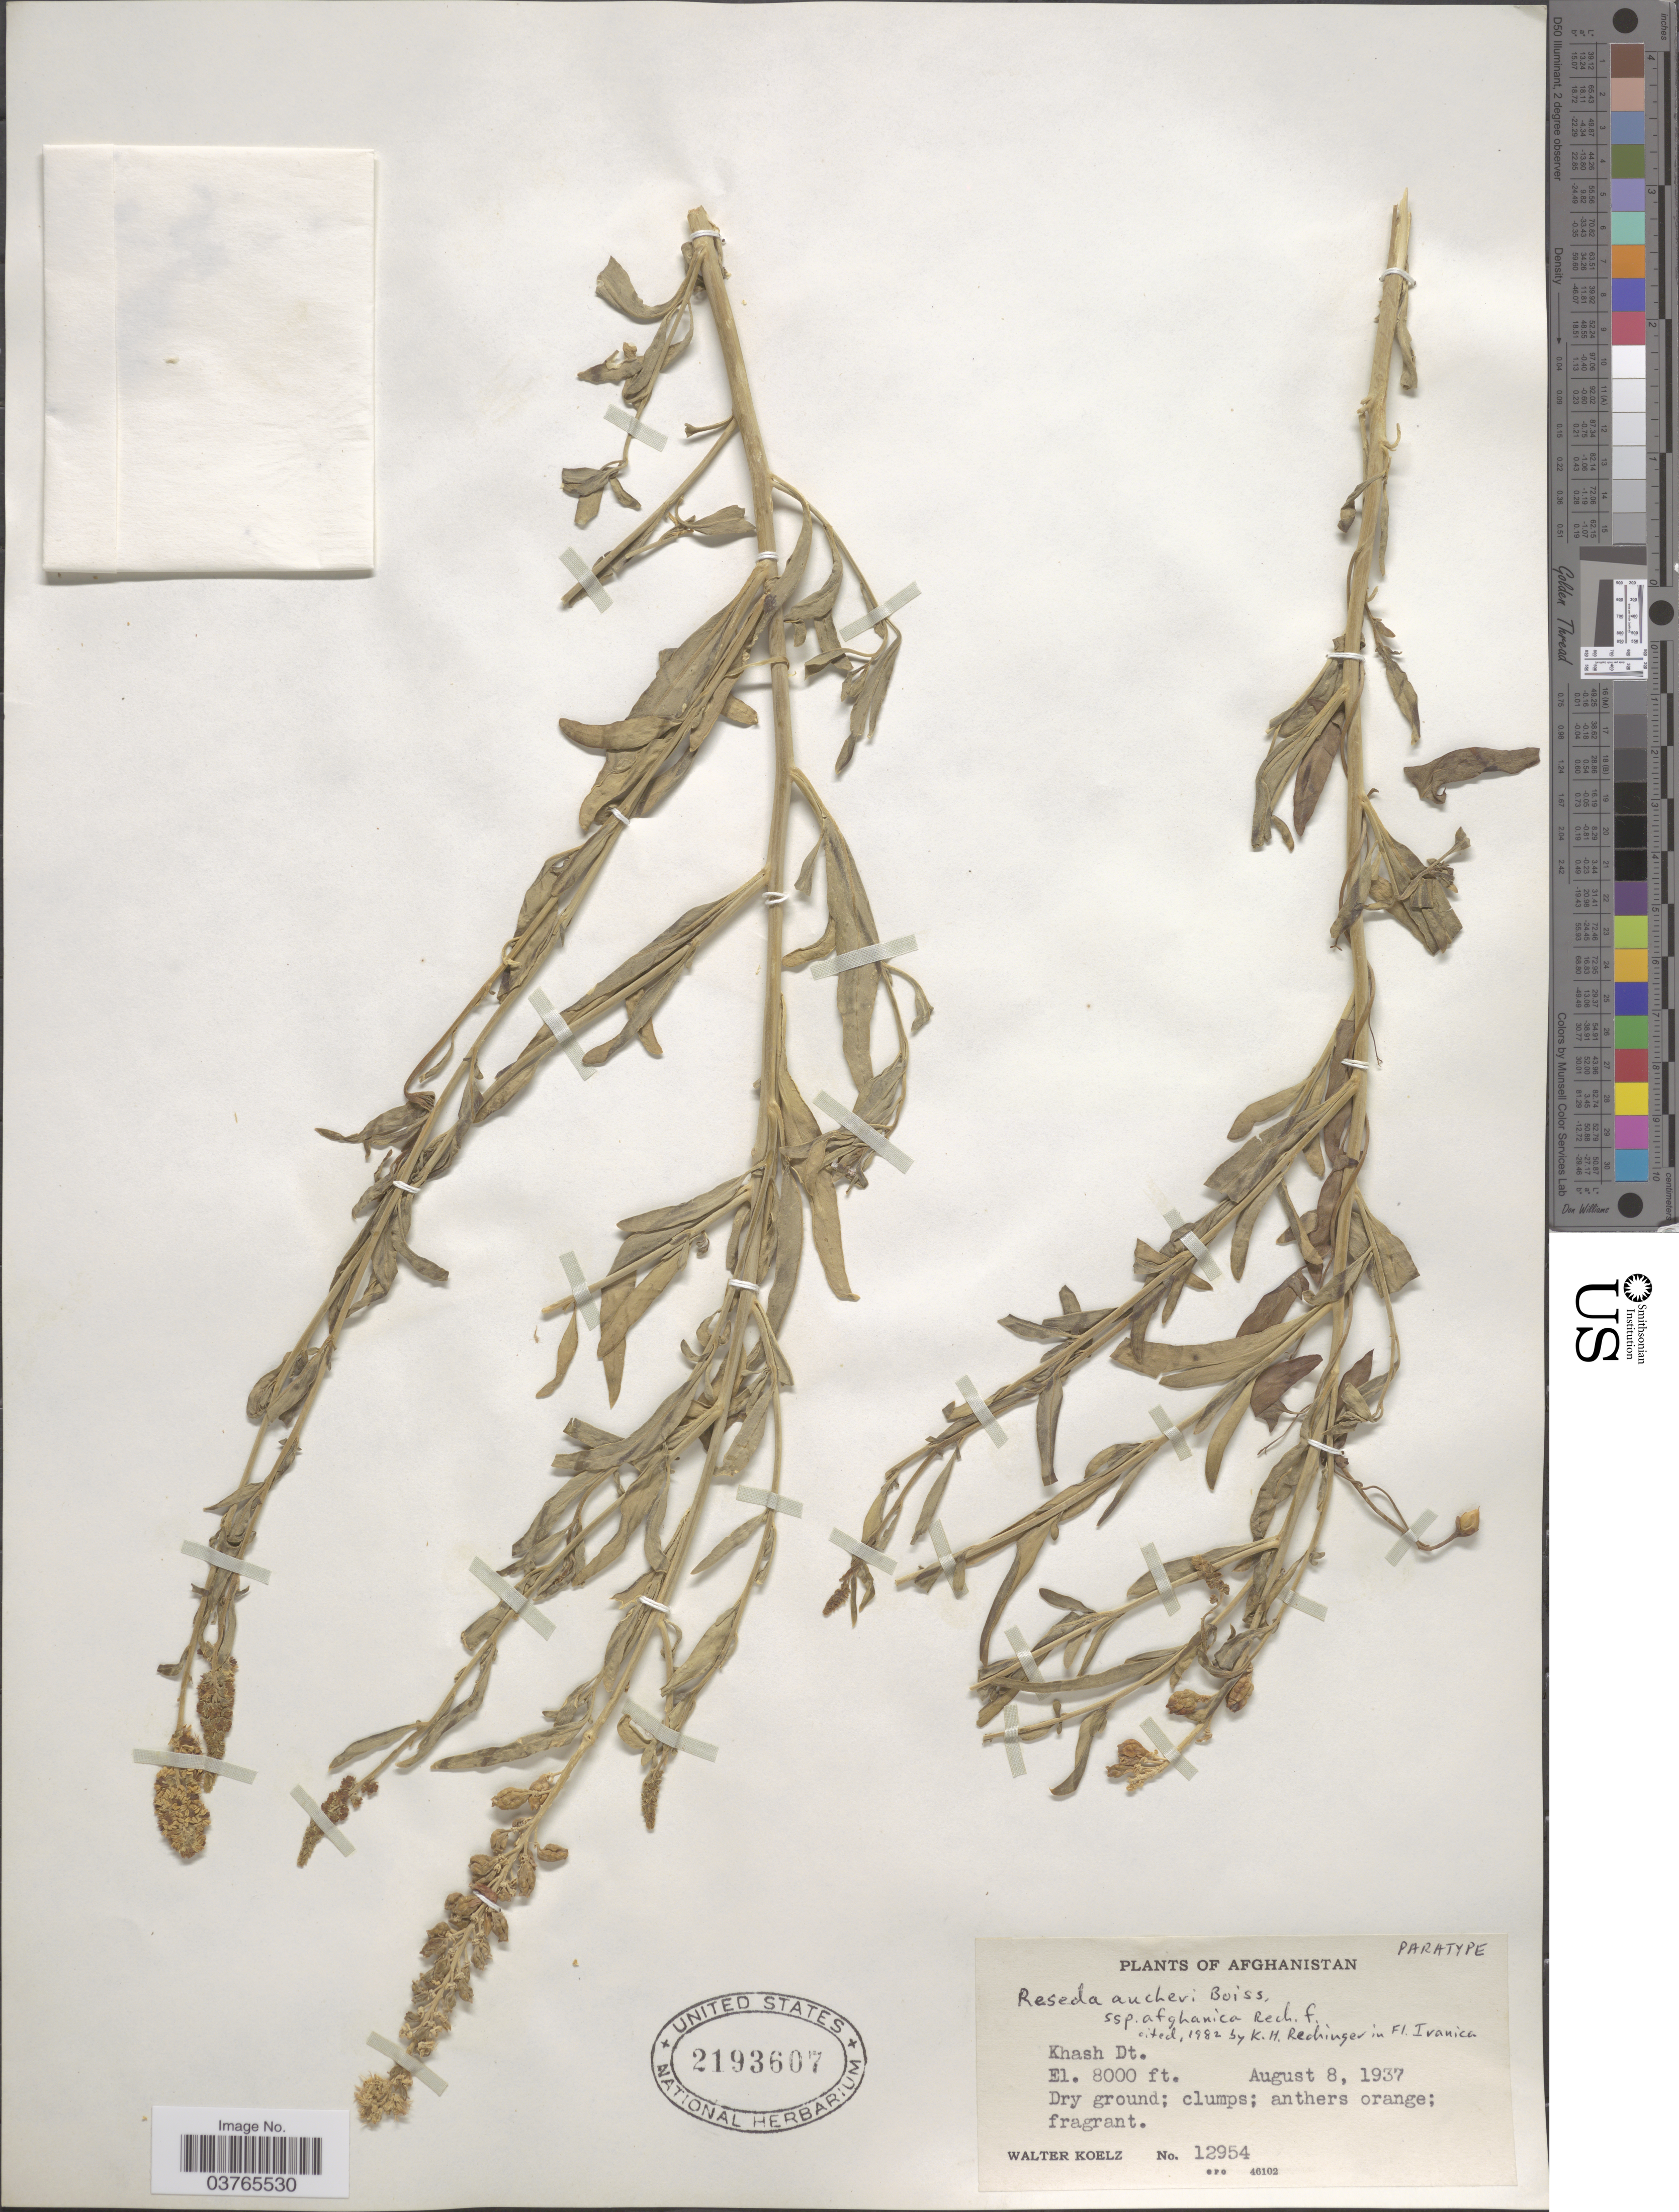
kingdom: Plantae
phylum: Tracheophyta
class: Magnoliopsida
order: Brassicales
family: Resedaceae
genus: Reseda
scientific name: Reseda aucheri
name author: Boiss.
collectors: W. N. Koelz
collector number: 12954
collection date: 1937-08-08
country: Afghanistan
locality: Khash Dt.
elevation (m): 2438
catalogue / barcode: US 2193607